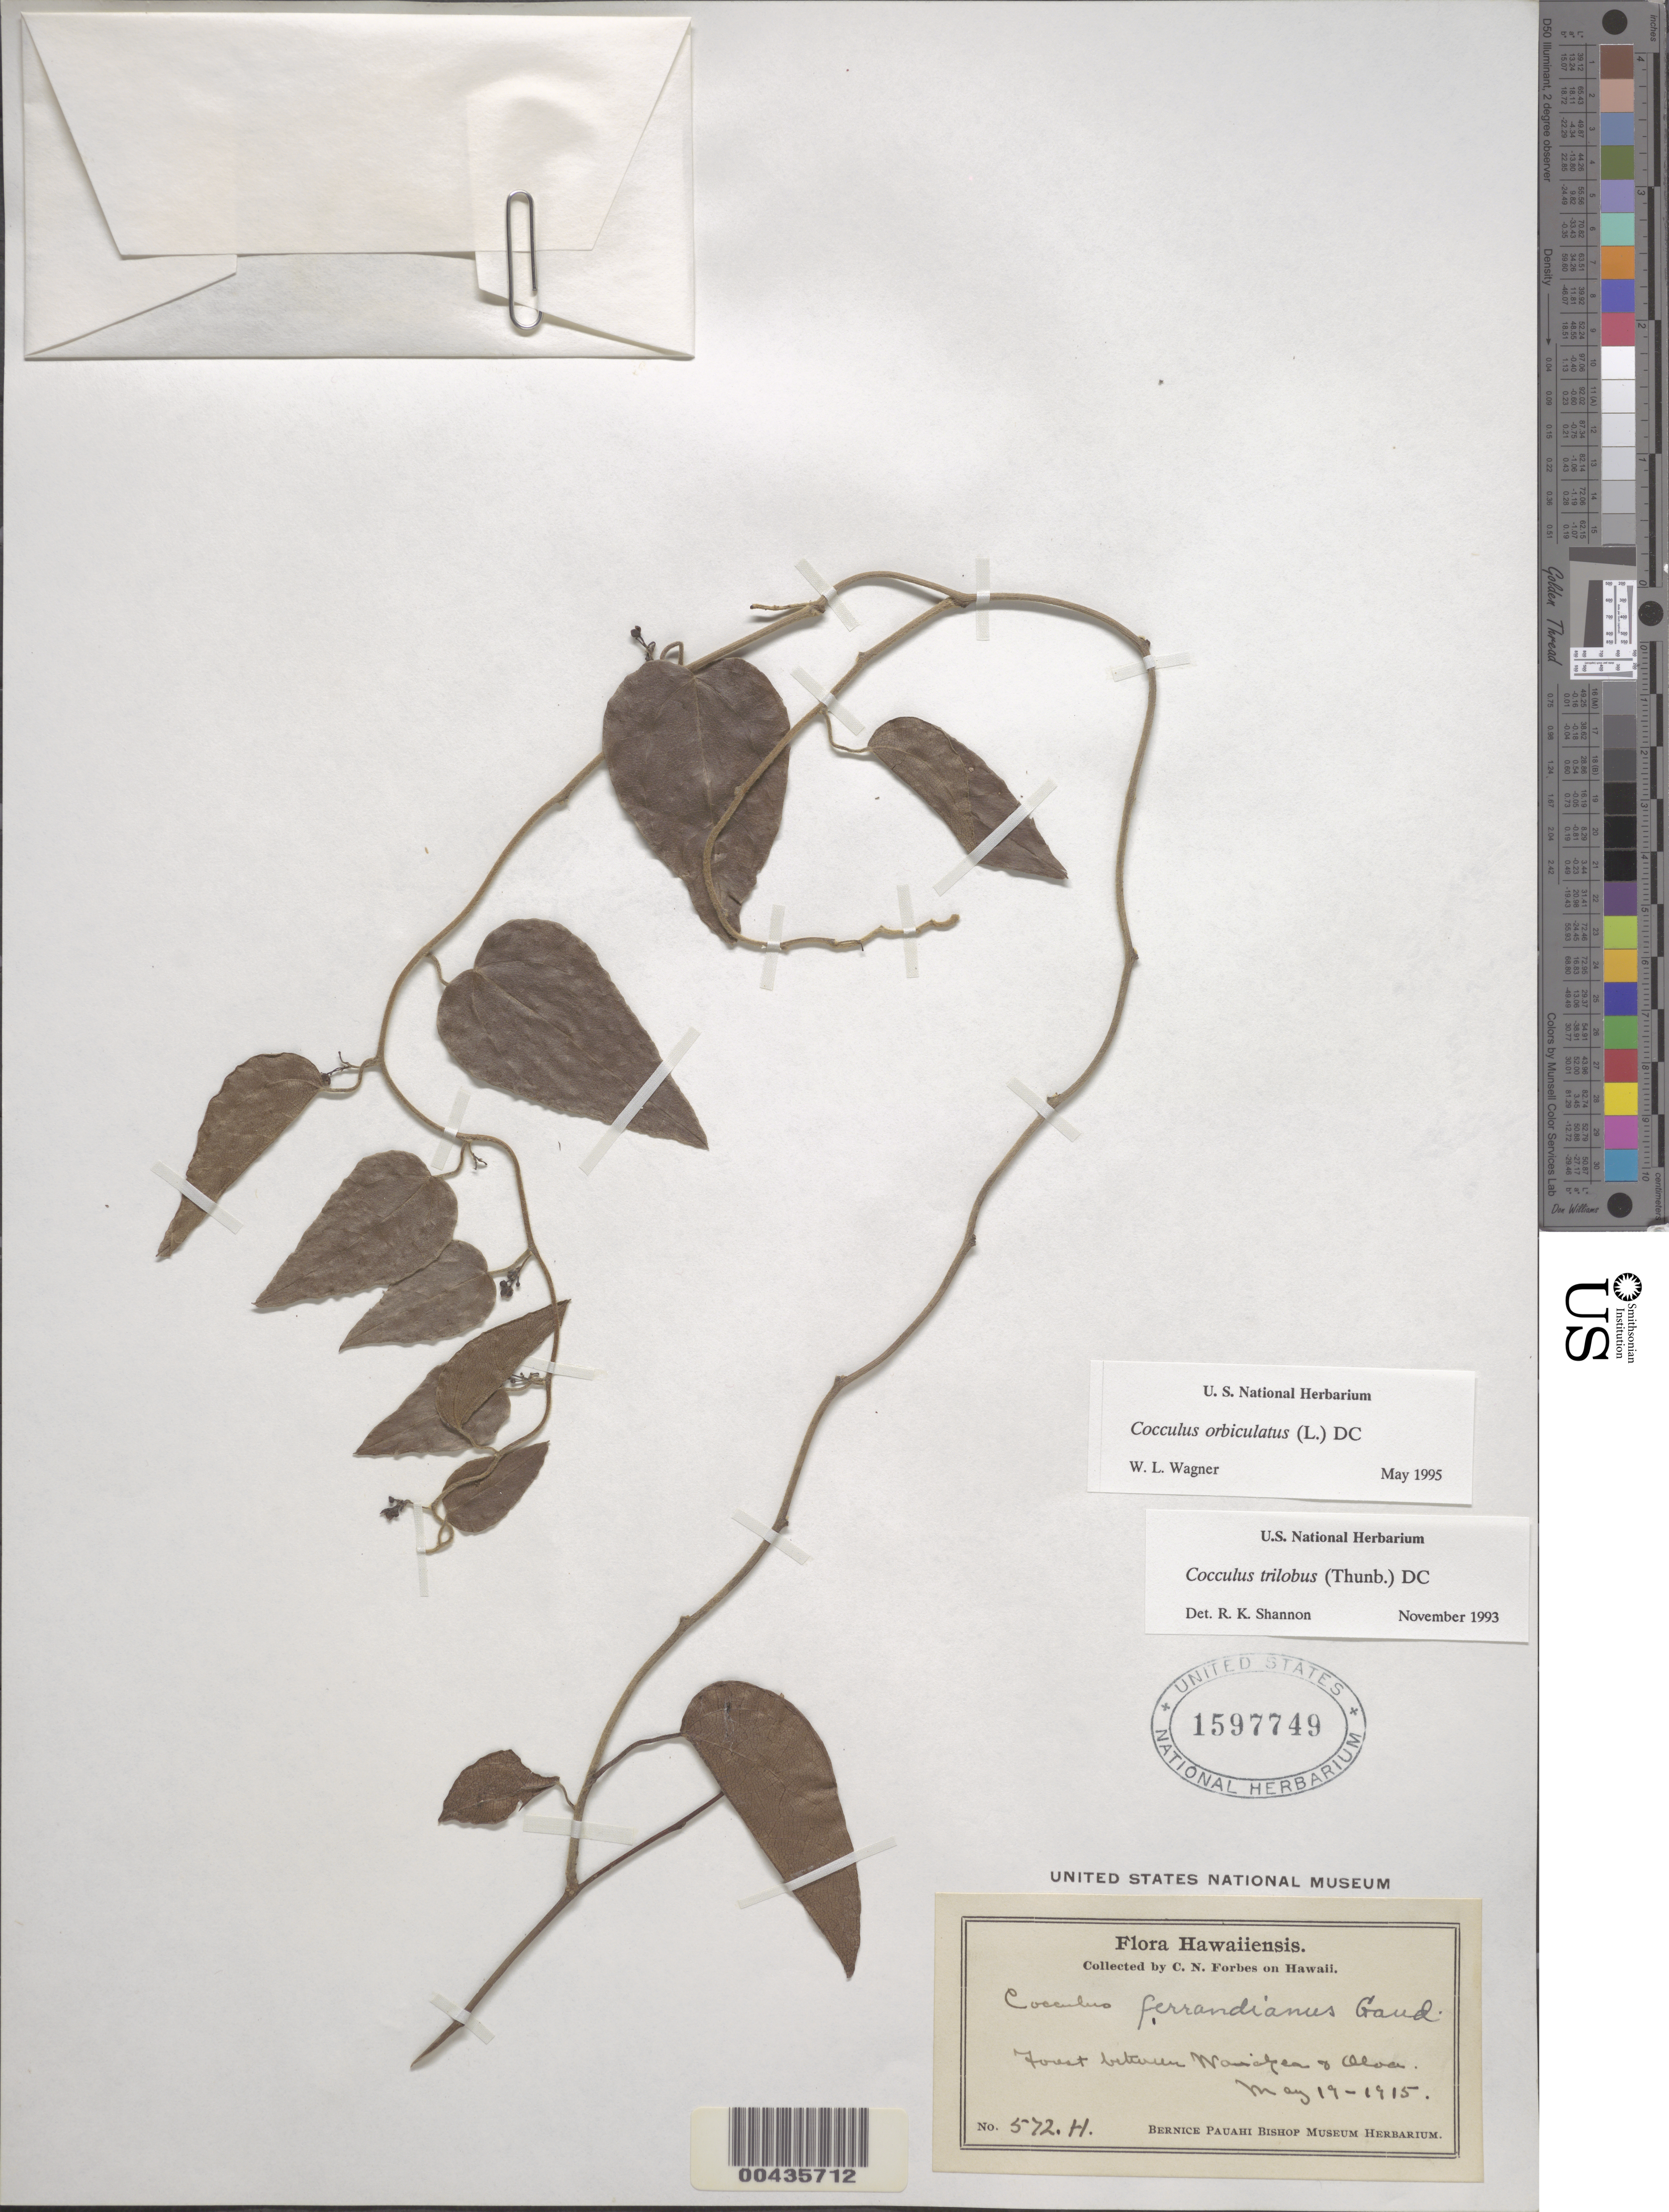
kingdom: Plantae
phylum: Tracheophyta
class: Magnoliopsida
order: Ranunculales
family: Menispermaceae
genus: Cocculus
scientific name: Cocculus orbiculatus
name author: (L.) DC.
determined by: Wagner, W. L., (BOT), Smithsonian Institution - National Museum of Natural History (UNITED STATES)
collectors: C. N. Forbes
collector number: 572.H.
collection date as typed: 19 May 1915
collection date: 1915-05-19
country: United States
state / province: Hawaii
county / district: Hawaii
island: Hawaii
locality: Forest between Waiakea and Olaa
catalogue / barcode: US 1597749